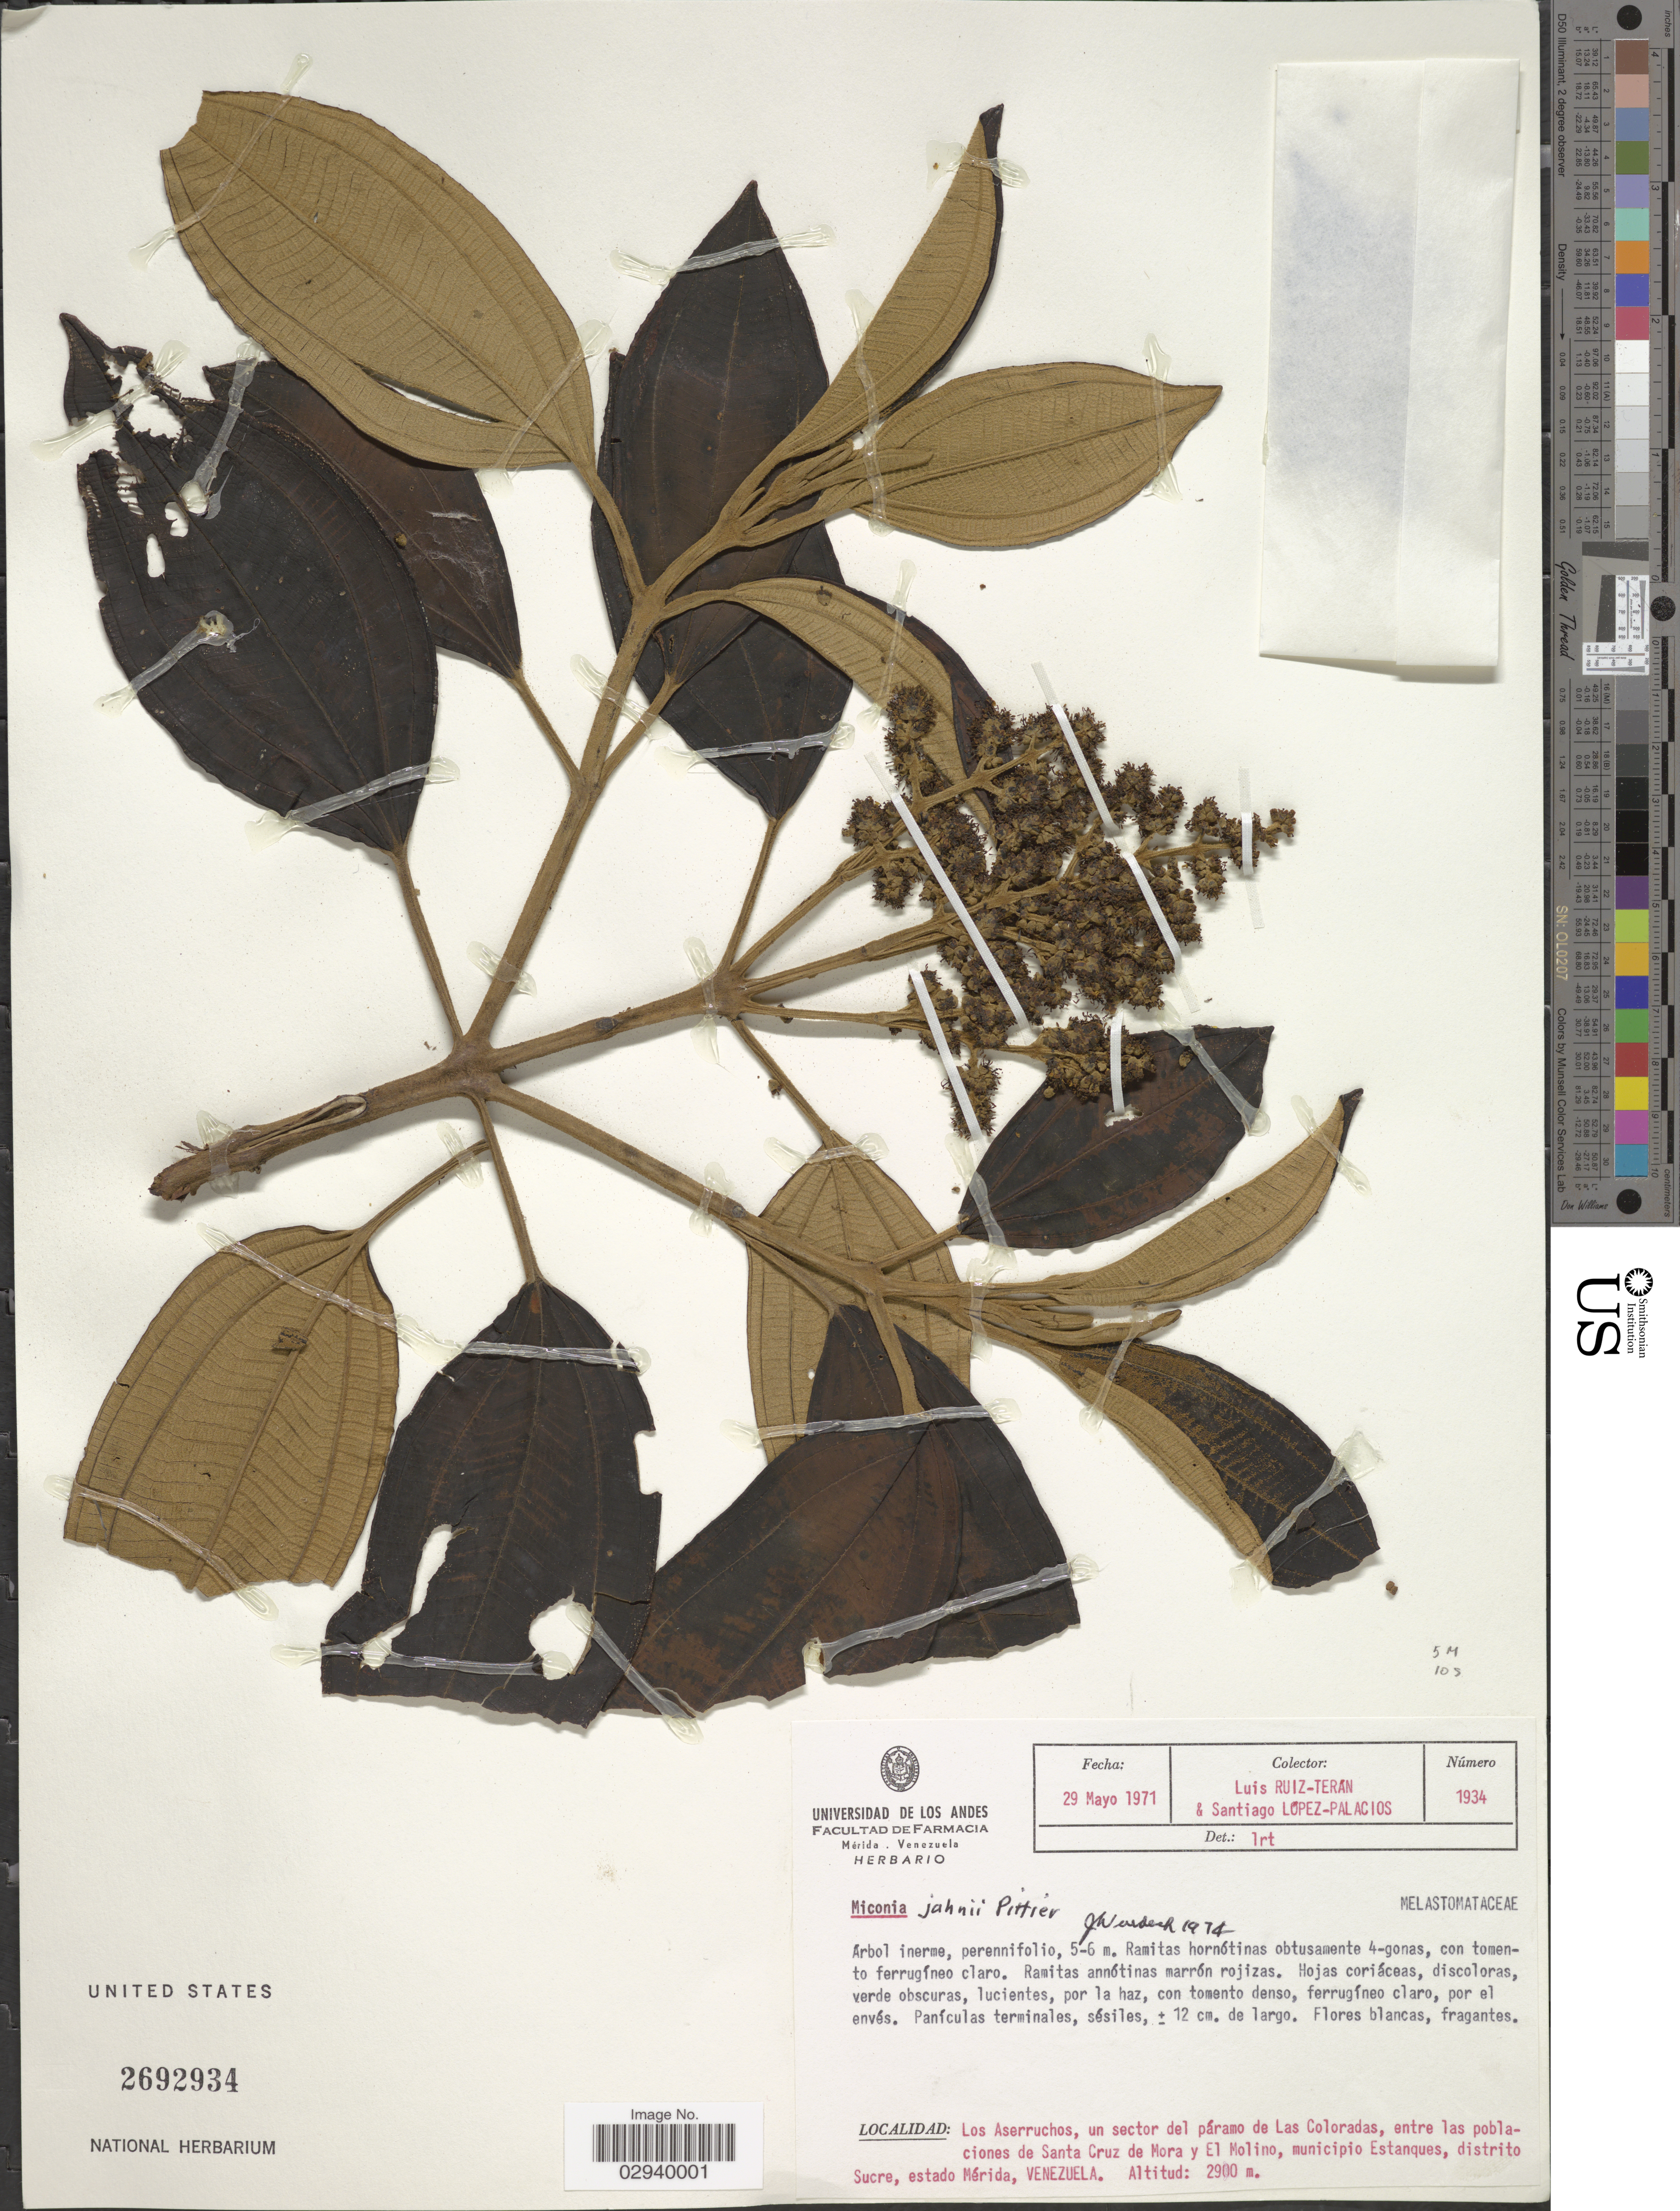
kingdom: Plantae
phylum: Tracheophyta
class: Magnoliopsida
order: Myrtales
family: Melastomataceae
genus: Miconia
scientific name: Miconia jahnii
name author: Pittier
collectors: L. E. Ruíz-Terán & S. López-Palacios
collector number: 1934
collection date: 1971-05-29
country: Venezuela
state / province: Mérida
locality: Los Aserruchos, un sector del páramo de Las Coloradas, entre las poblaciones de Santa Cruz de Mora y El Molino, municipio Estanques, distrito Sucre.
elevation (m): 2900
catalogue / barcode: US 2692934